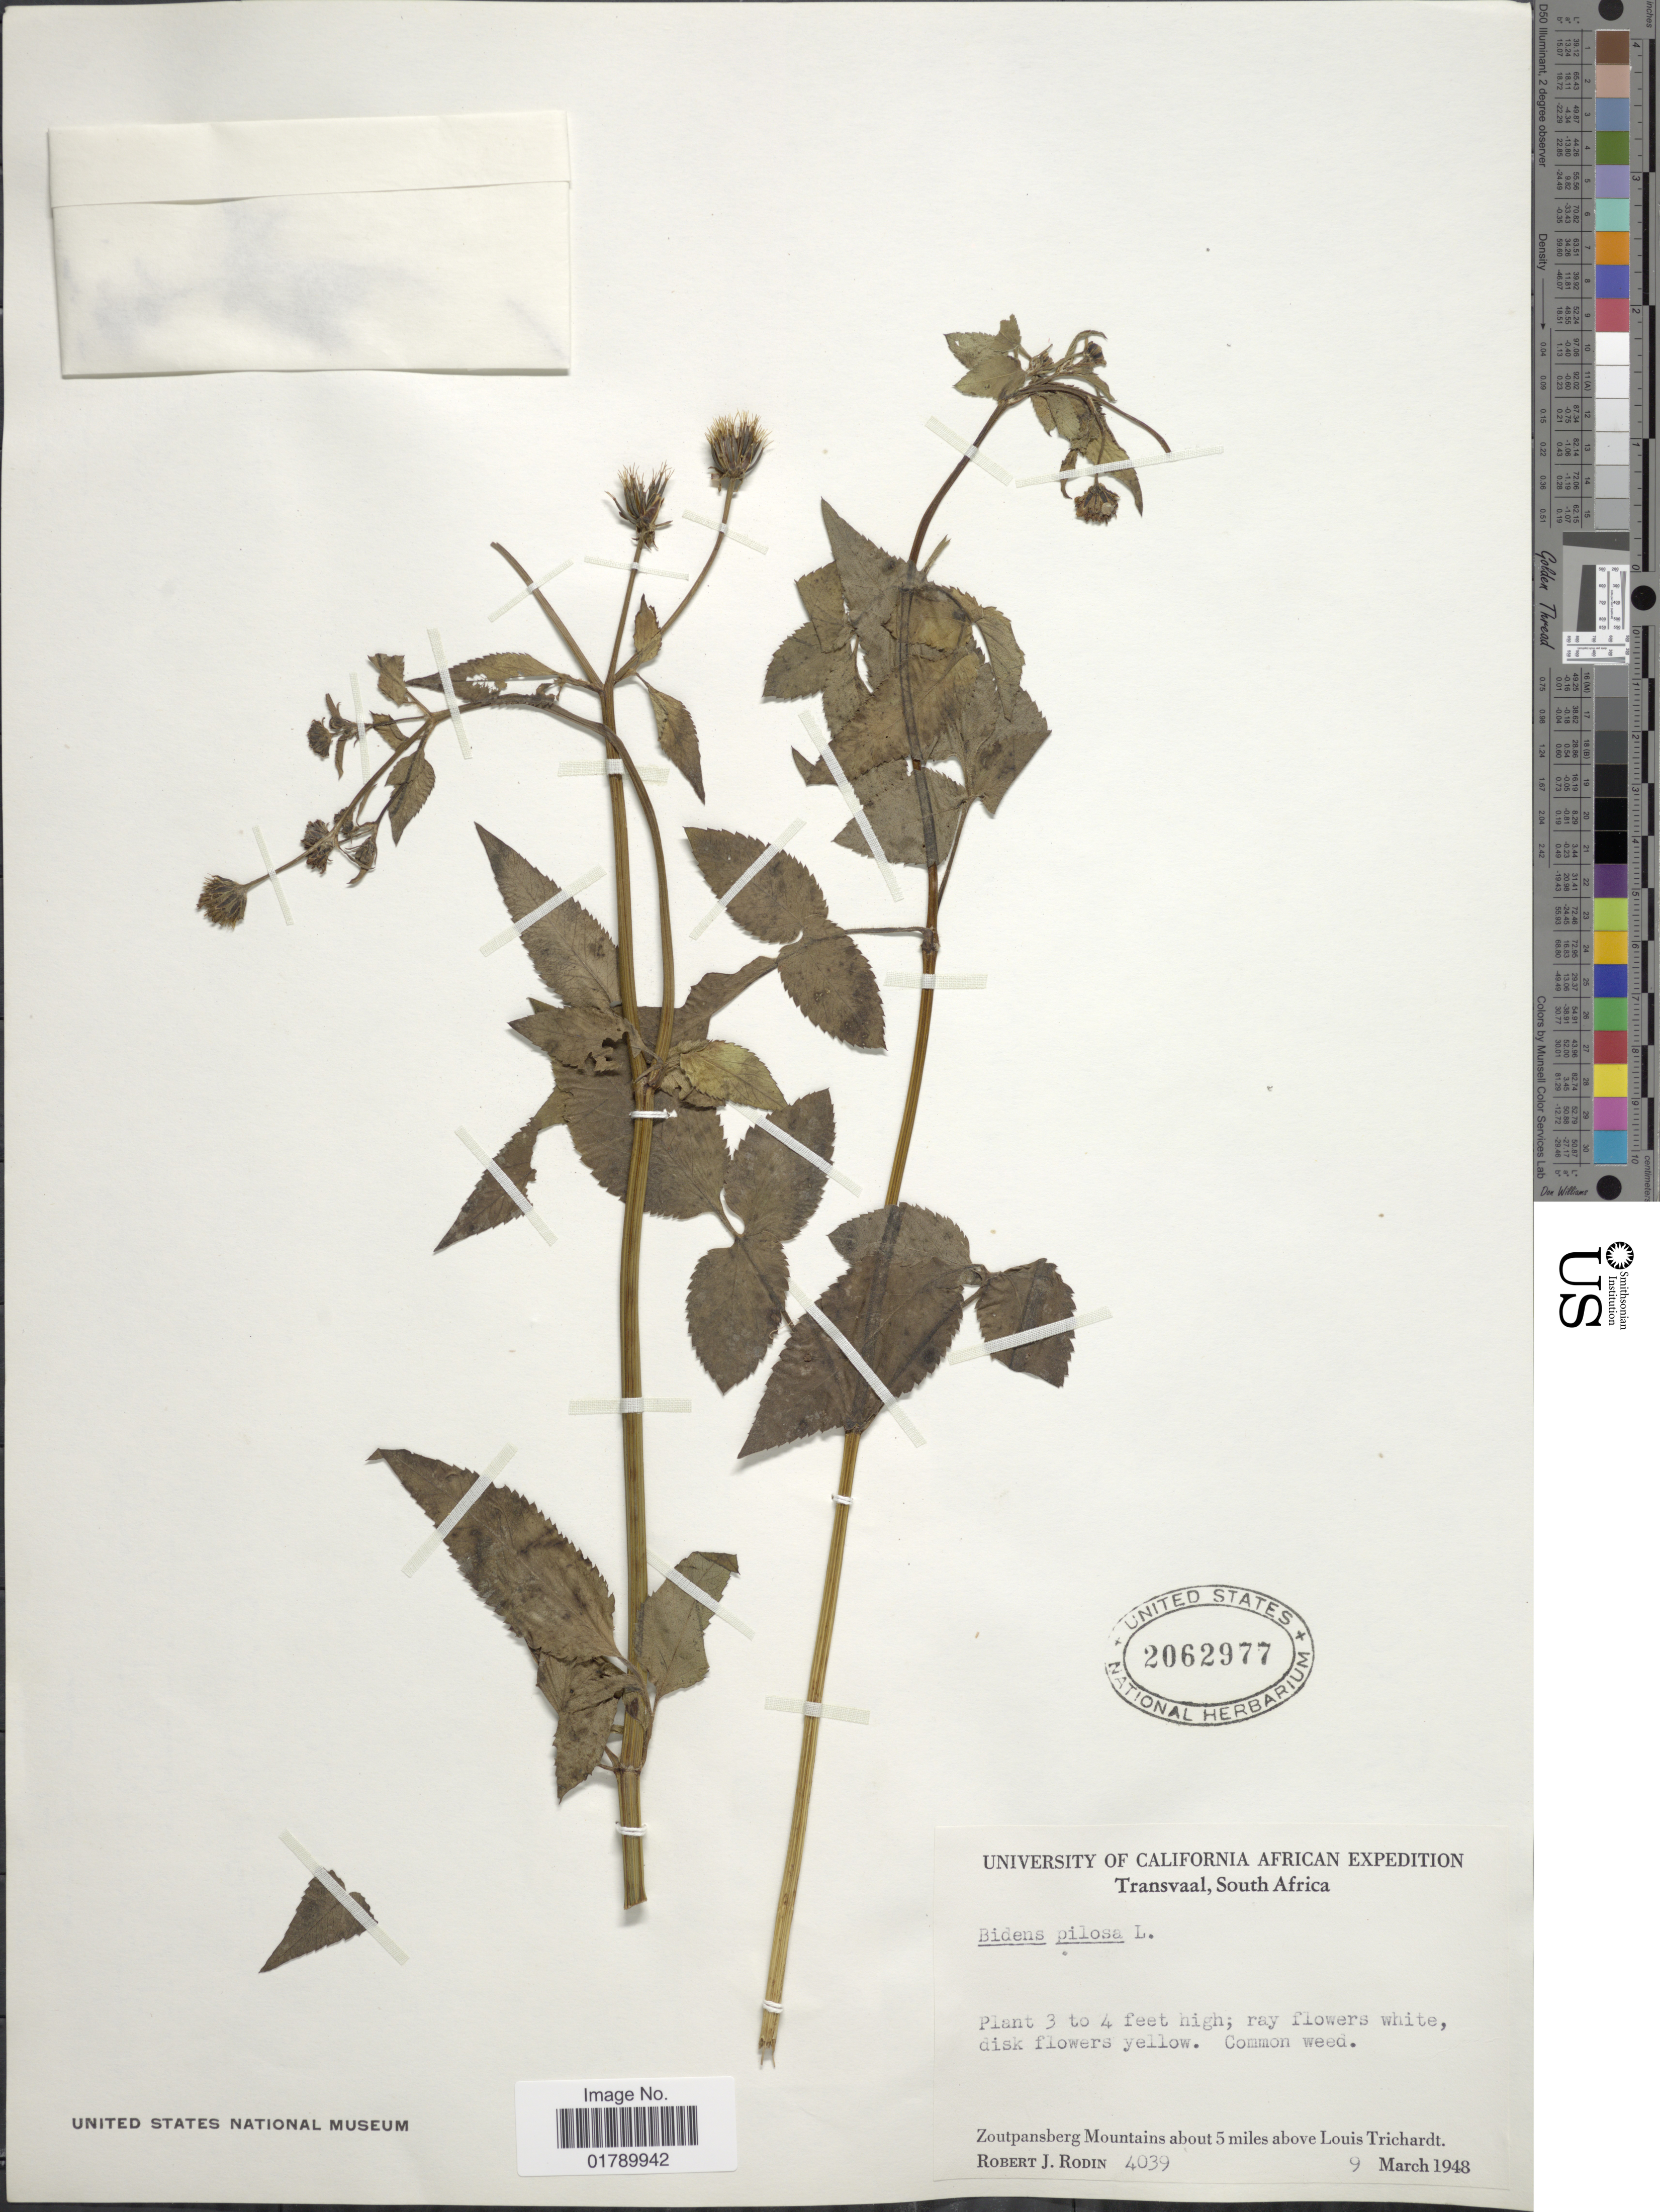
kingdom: Plantae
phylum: Tracheophyta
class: Magnoliopsida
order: Asterales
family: Asteraceae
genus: Bidens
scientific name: Bidens pilosa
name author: L.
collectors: R. J. Rodin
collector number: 4039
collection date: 1948-03-09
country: South Africa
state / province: Limpopo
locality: Transvaal. Zoutpansberg Mountains about 5 miles above Louis Trichardt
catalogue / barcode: US 2062977